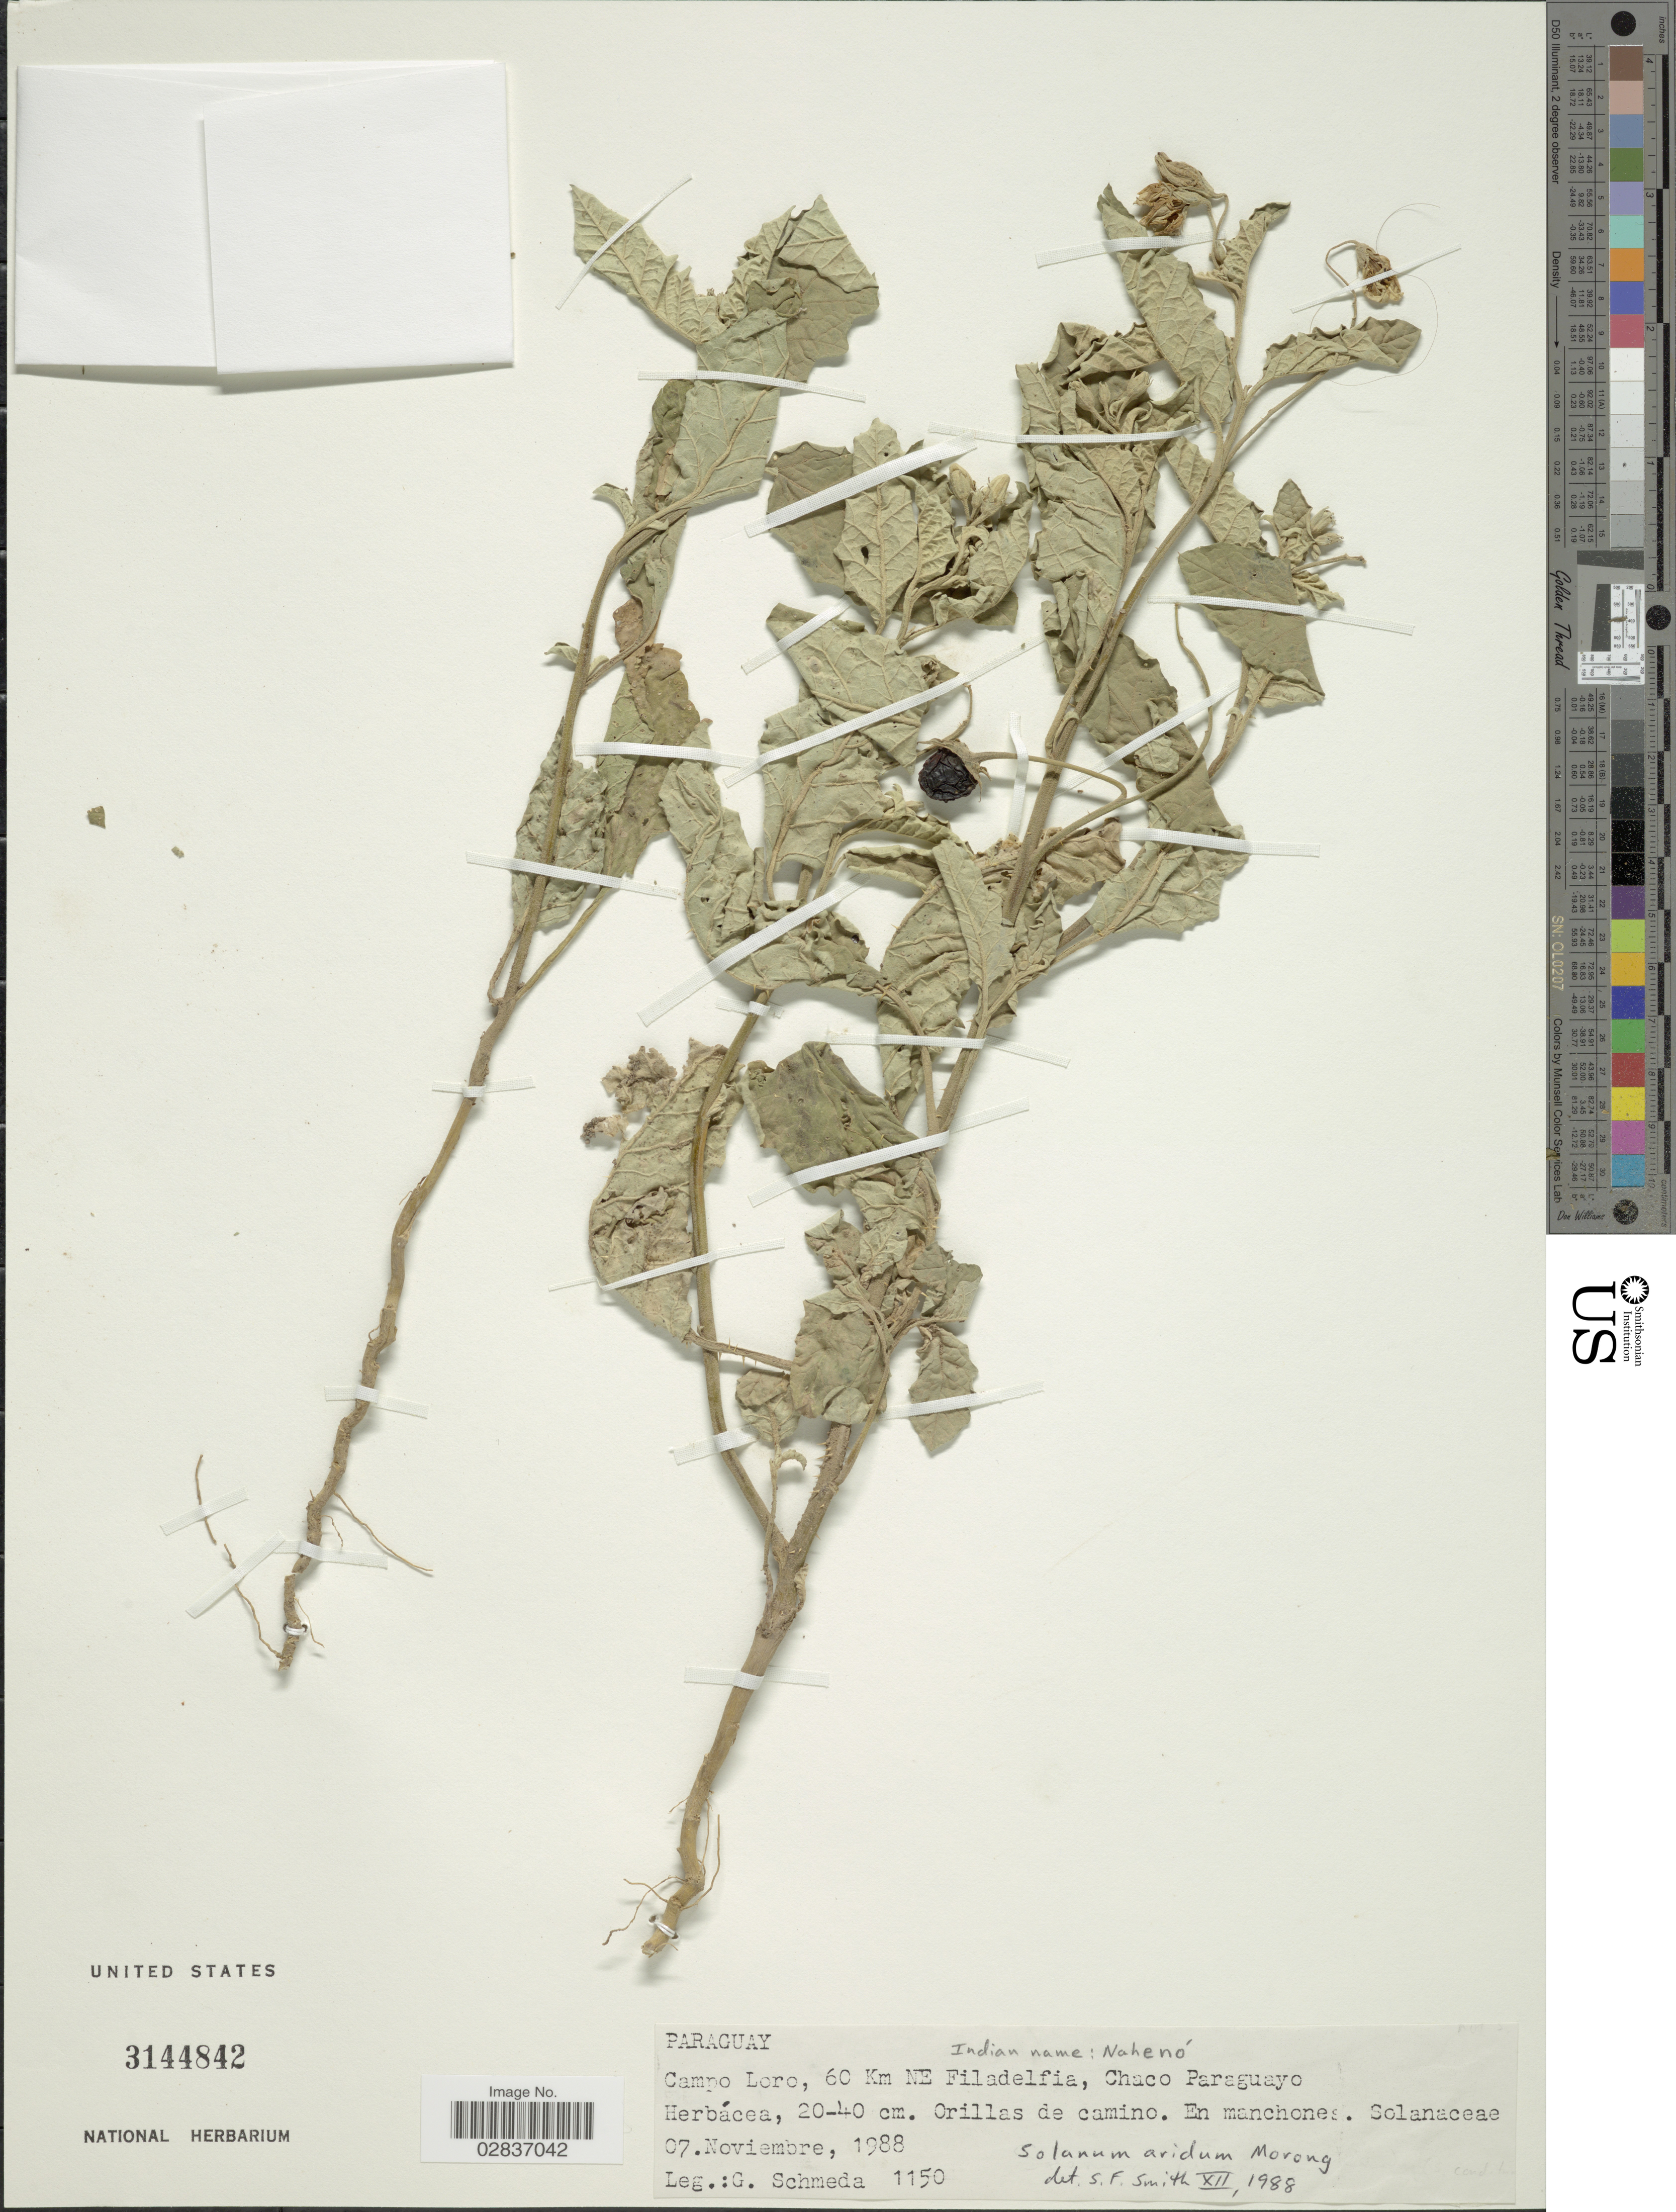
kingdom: Plantae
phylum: Tracheophyta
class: Magnoliopsida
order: Solanales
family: Solanaceae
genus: Solanum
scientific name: Solanum aridum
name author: Morong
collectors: G. Schmeda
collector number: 1150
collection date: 1988-11-07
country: Paraguay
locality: Campo Loro, 60 Km NE Filadelfia, Chaco Paraguayo.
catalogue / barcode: US 3144842